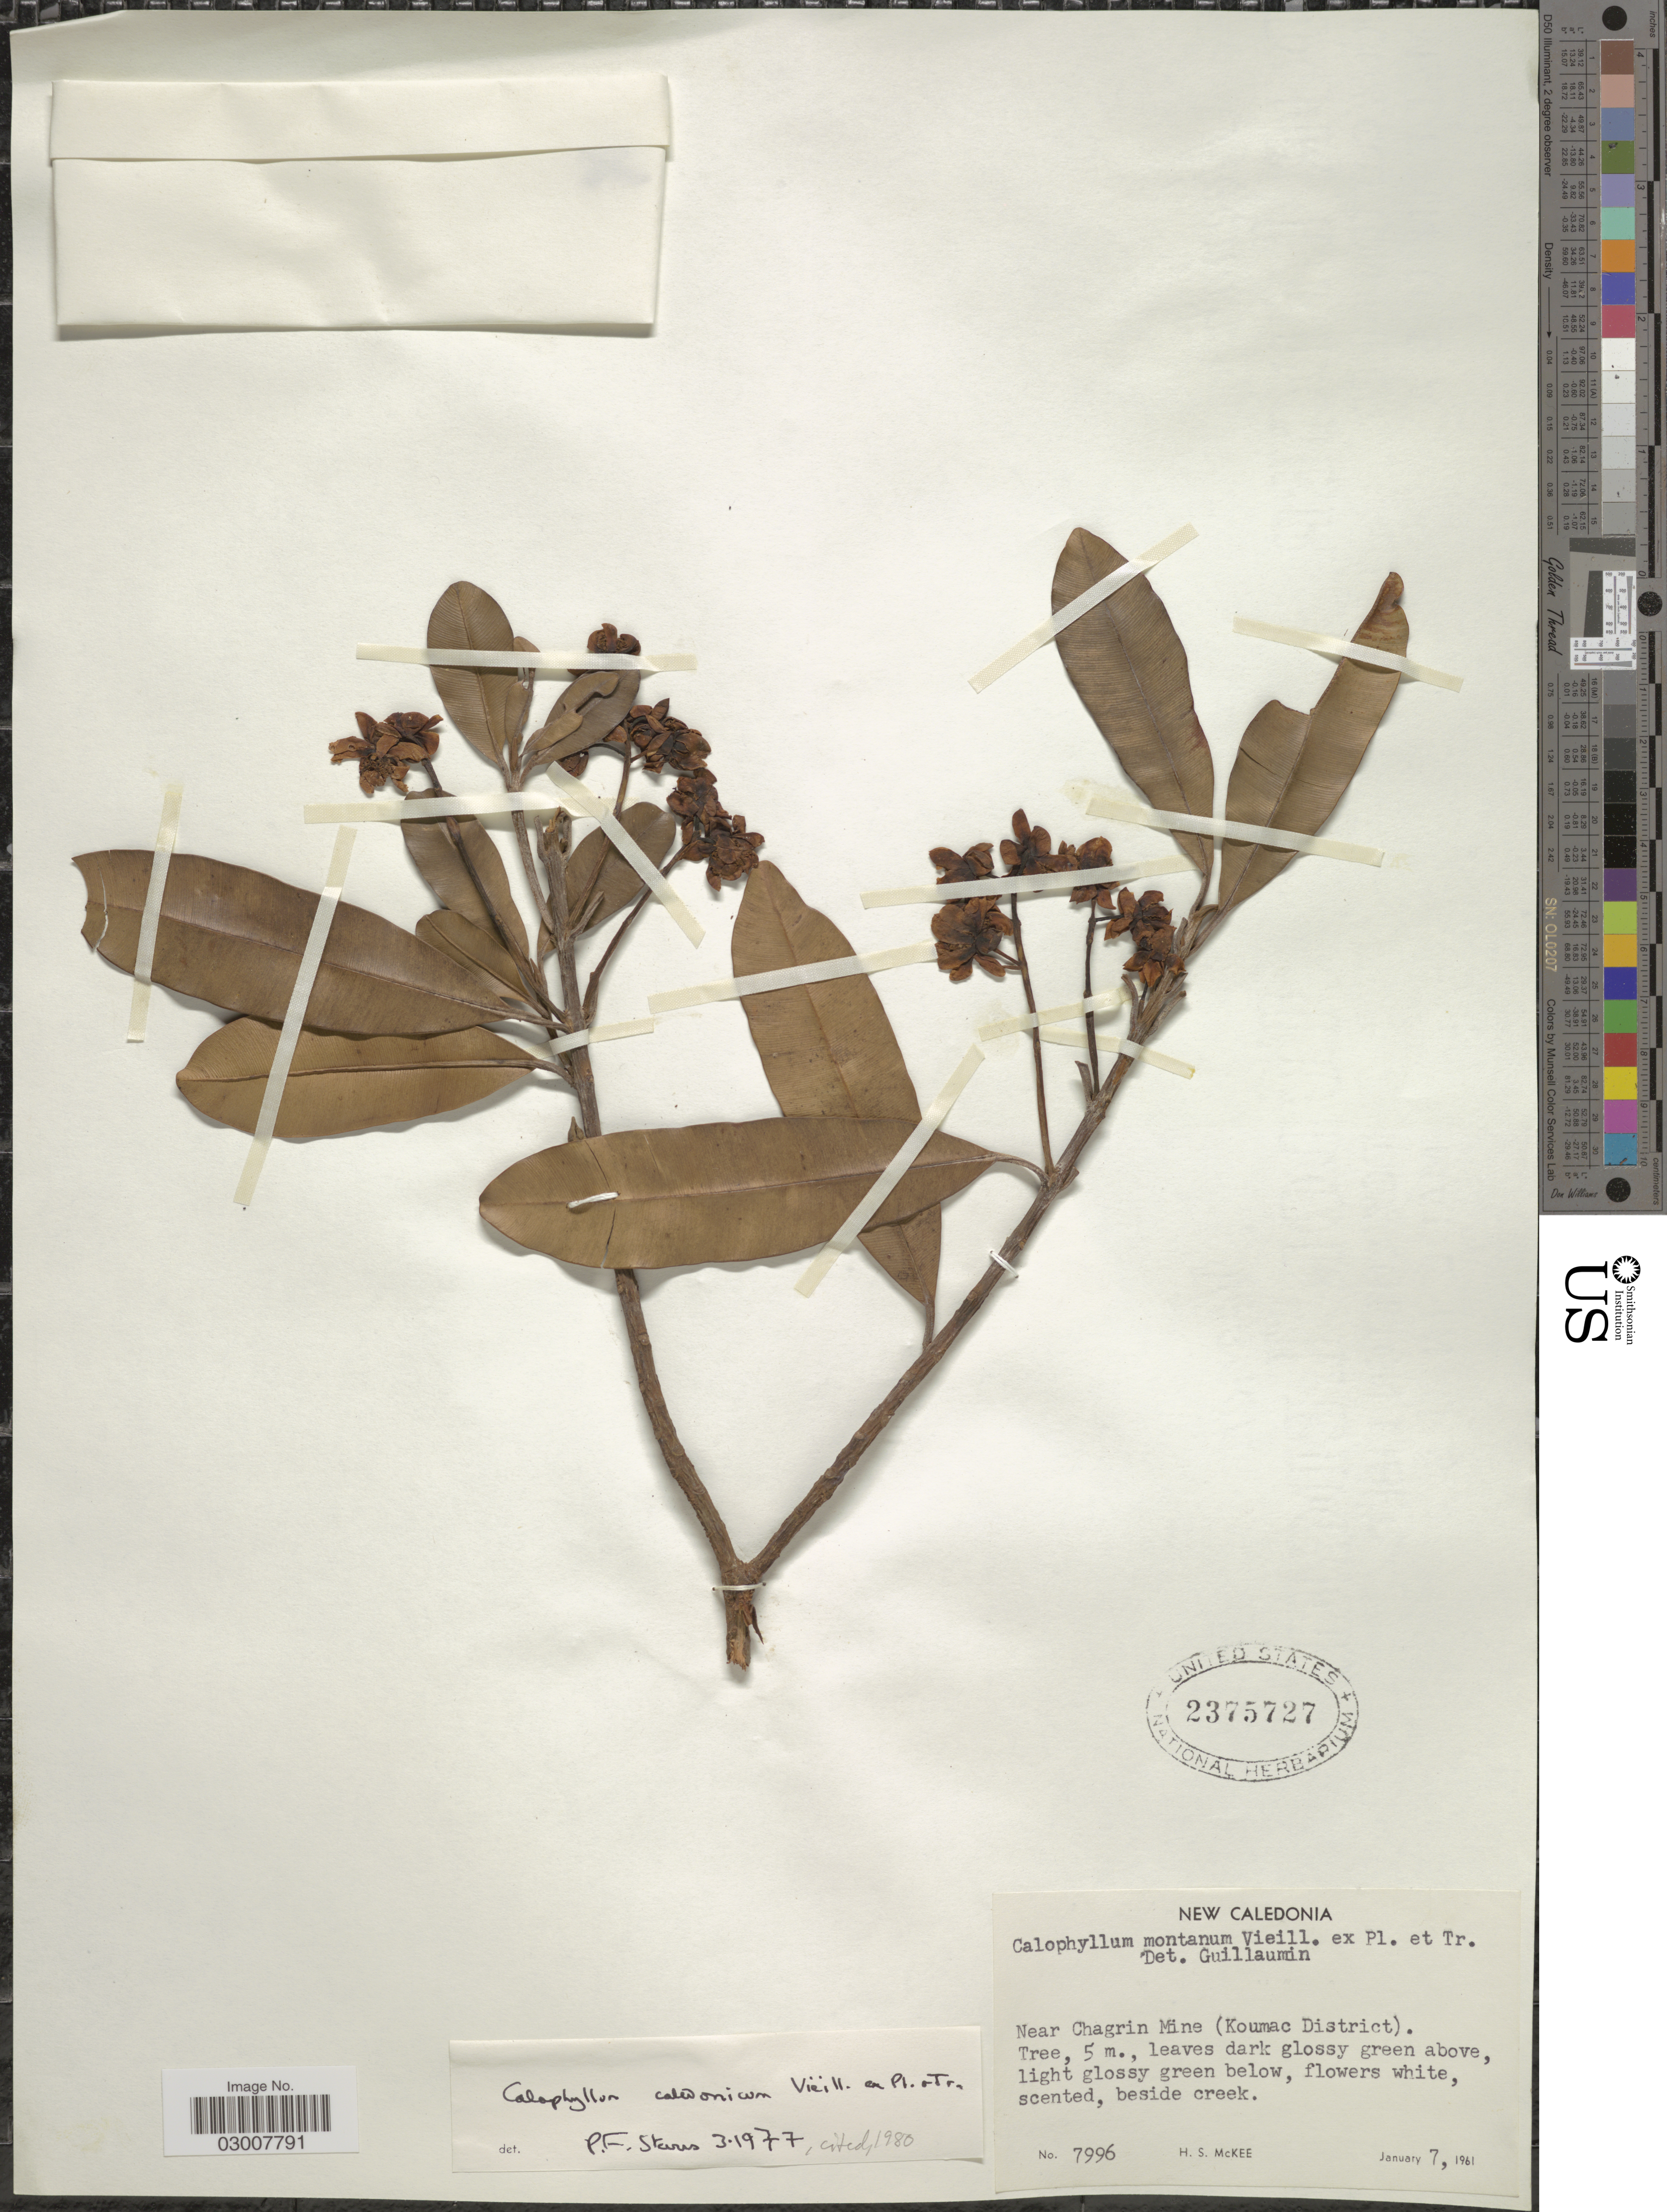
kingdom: Plantae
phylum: Tracheophyta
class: Magnoliopsida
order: Malpighiales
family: Calophyllaceae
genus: Calophyllum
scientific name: Calophyllum caledonicum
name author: Vieill. ex Planch. & Triana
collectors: H. S. McKee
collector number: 7996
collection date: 1961-01-07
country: New Caledonia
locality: Near Chagrin Mine (Koumac District). Beside creek.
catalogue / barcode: US 2375727